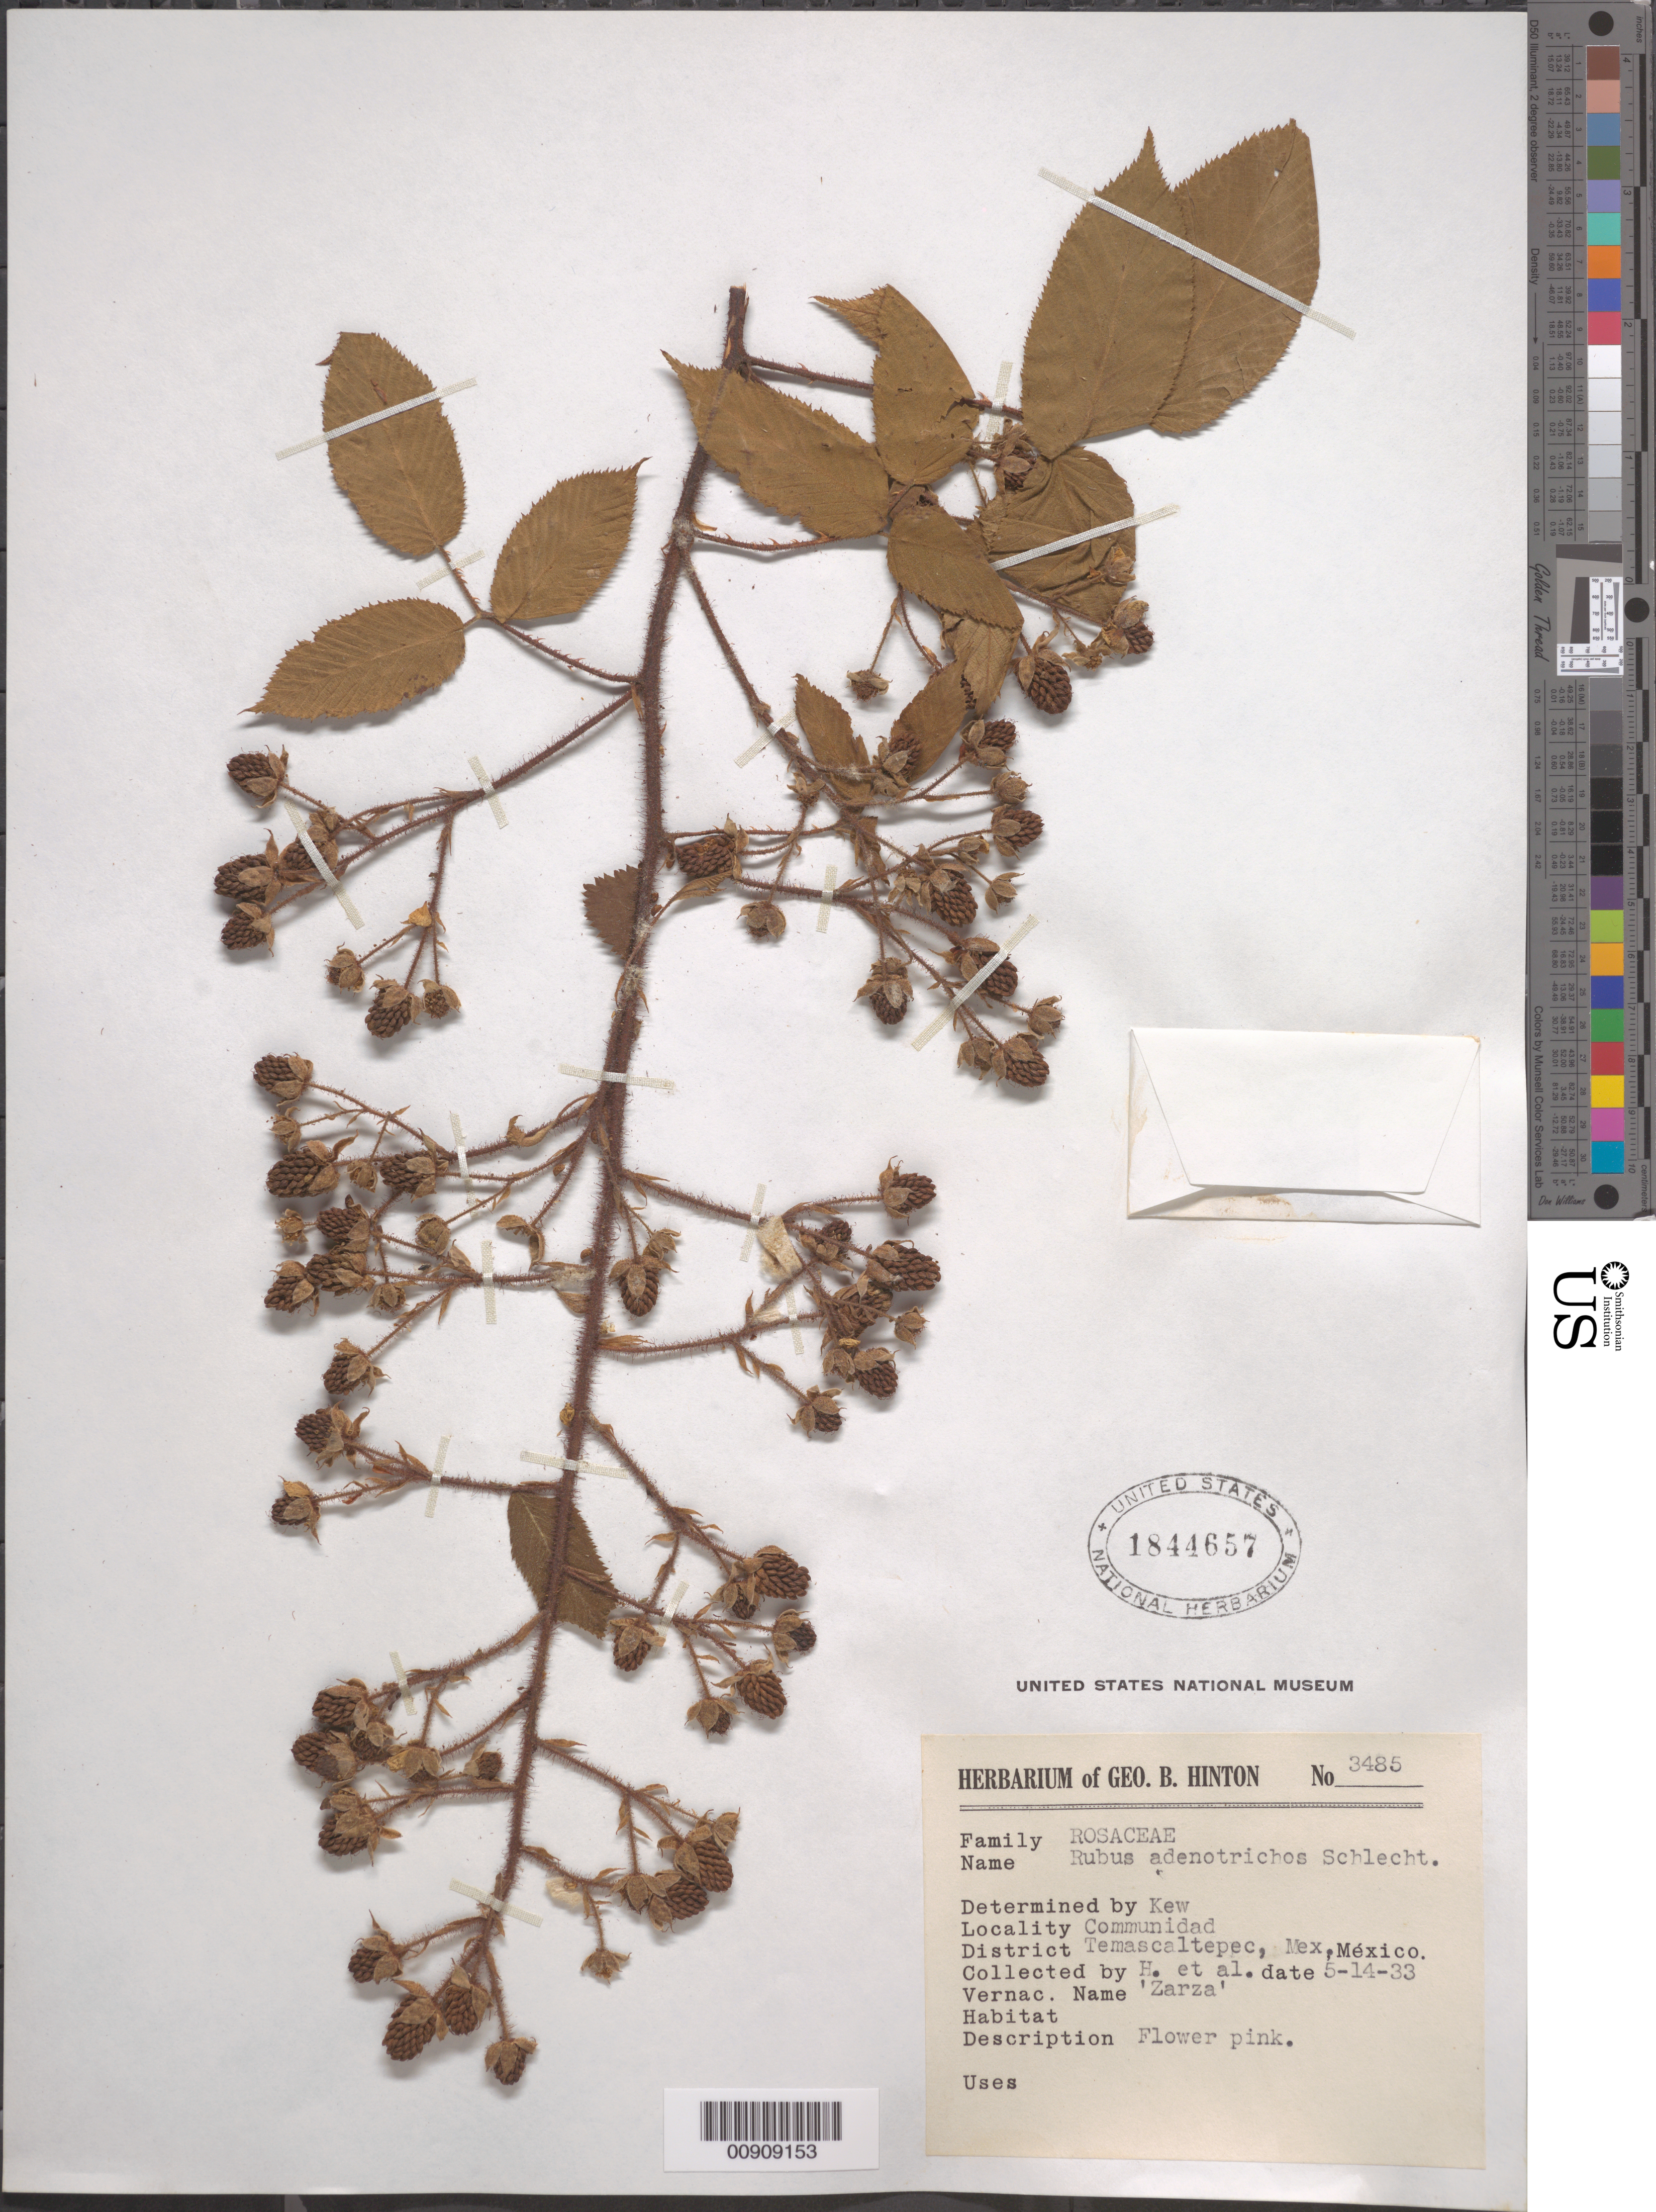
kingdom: Plantae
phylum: Tracheophyta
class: Magnoliopsida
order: Rosales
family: Rosaceae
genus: Rubus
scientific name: Rubus adenotrichos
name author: Schltdl.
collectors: G. B. Hinton & et al.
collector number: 3485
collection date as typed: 14 May 1933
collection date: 1933-05-14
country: Mexico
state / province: México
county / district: Temascaltepec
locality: Comunidad, District Temascaltepec, State of Mexico.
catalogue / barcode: US 1844657